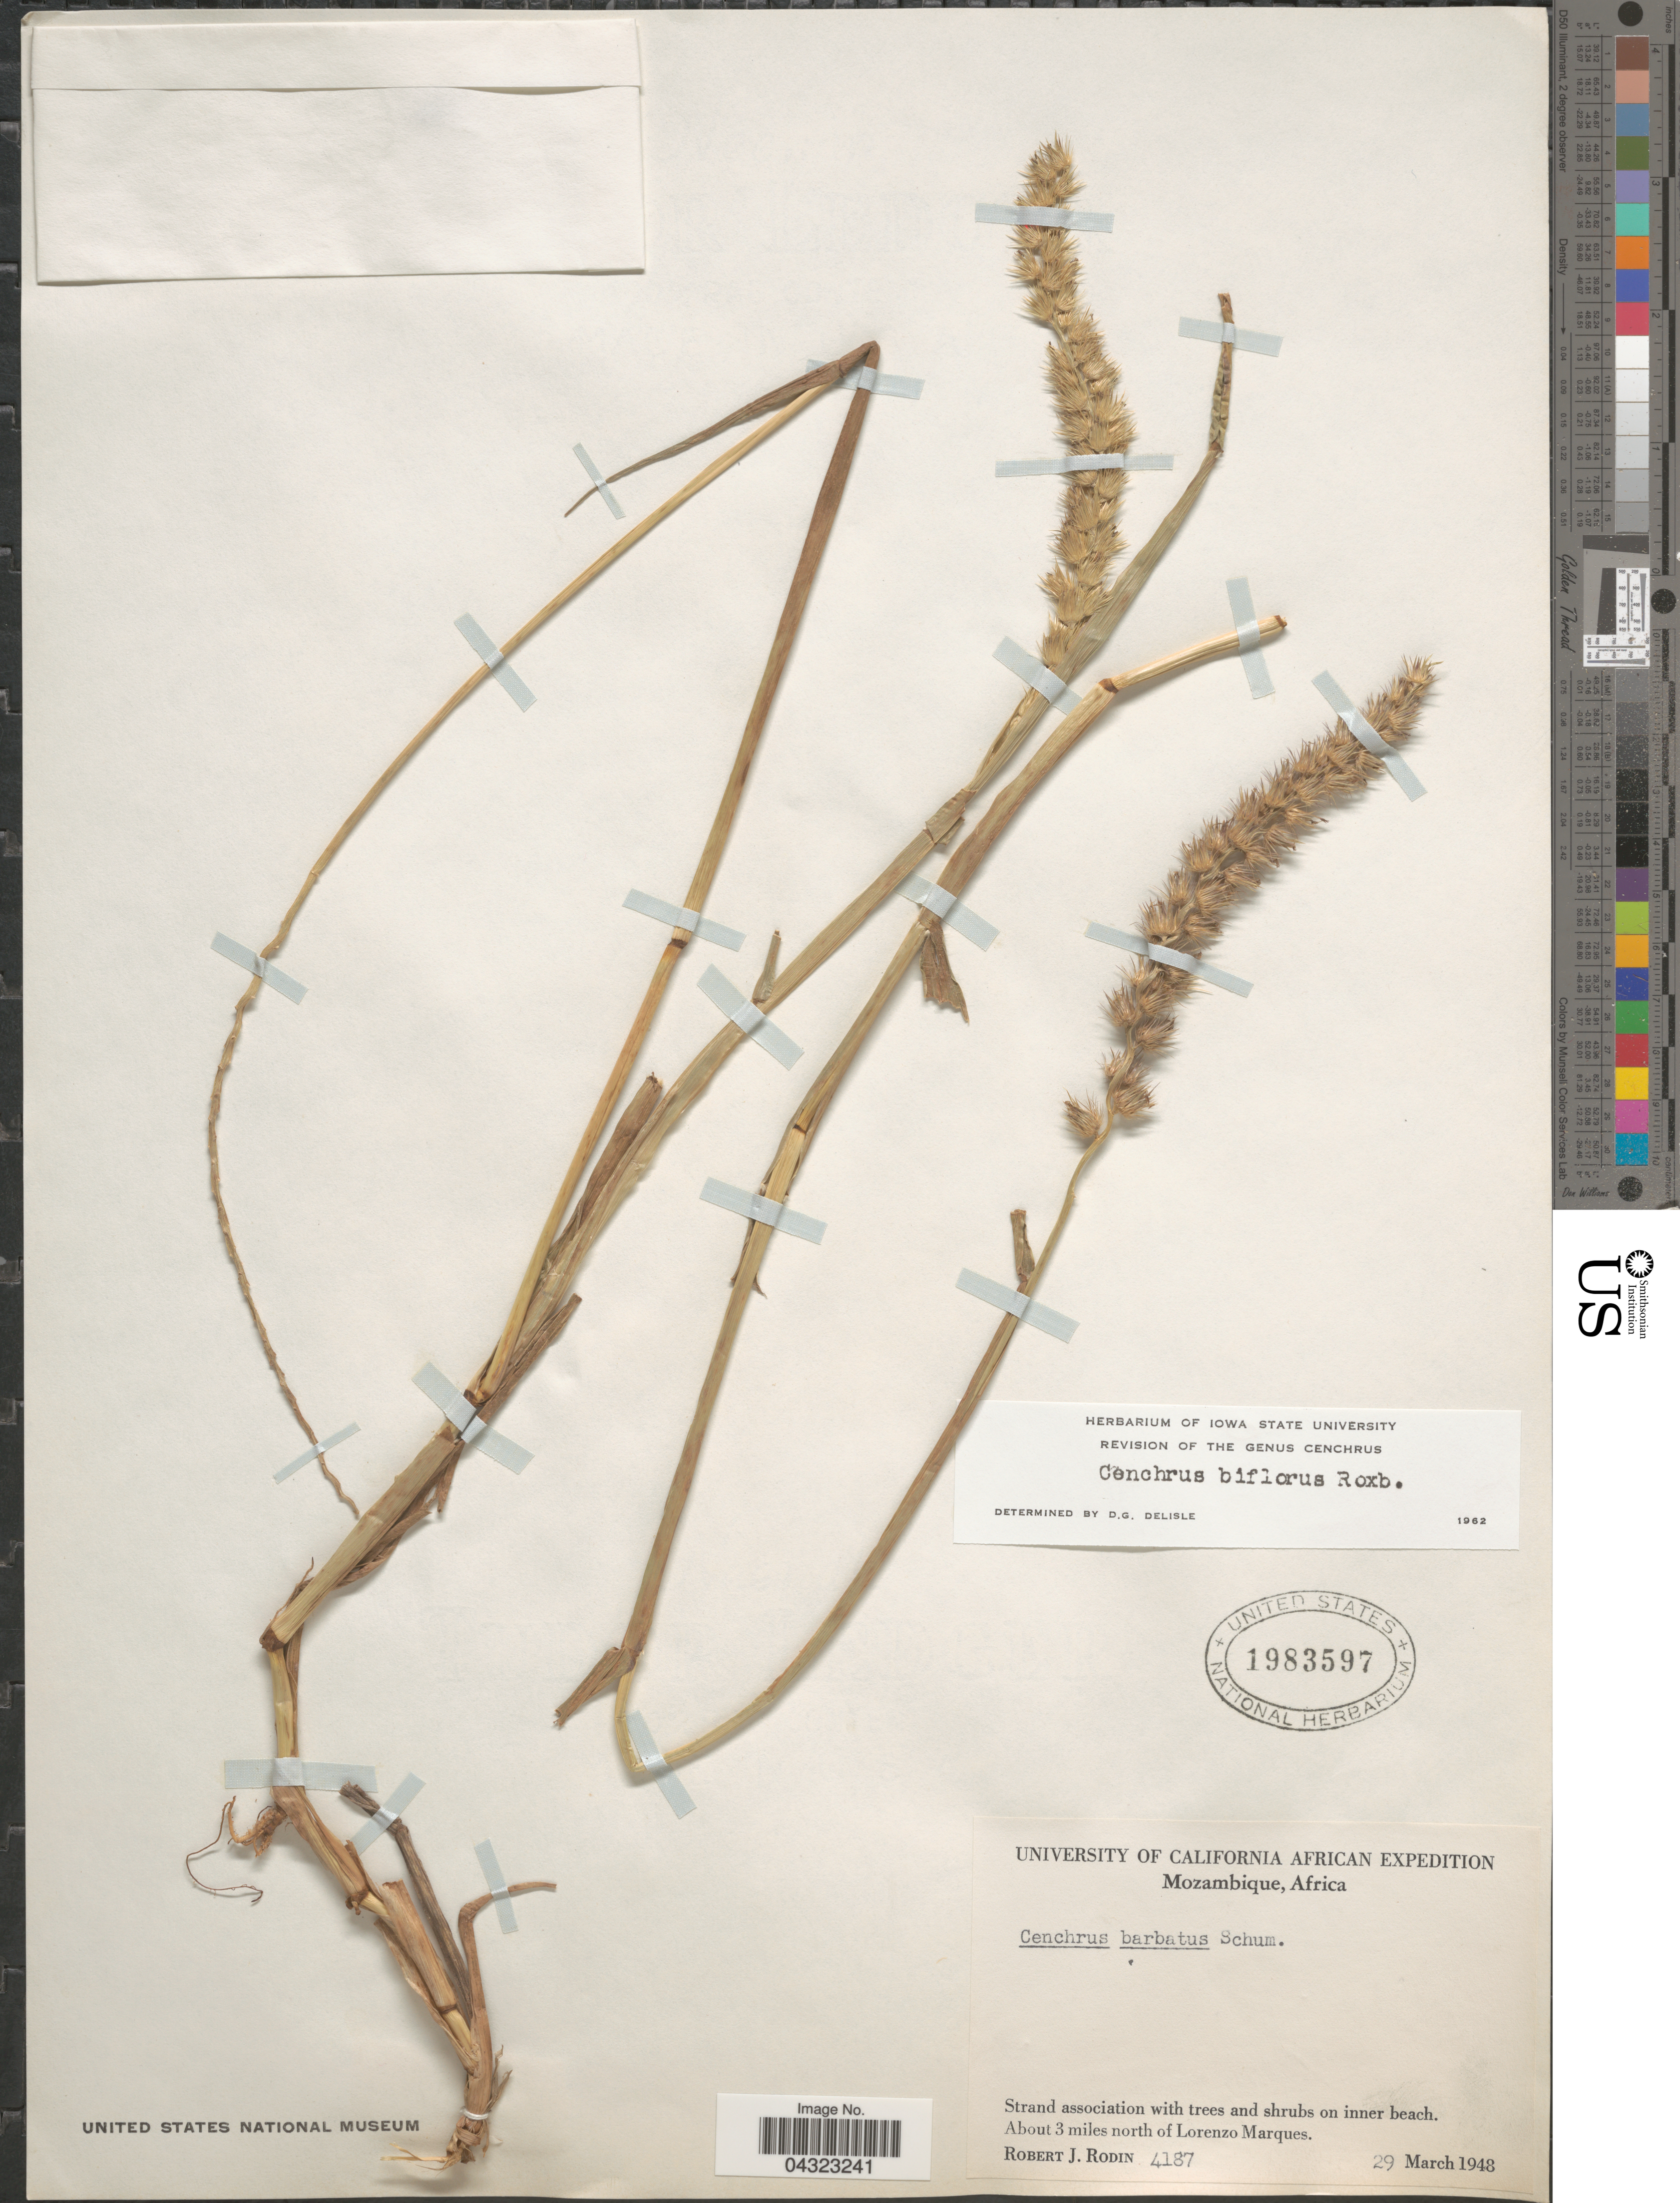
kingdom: Plantae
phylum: Tracheophyta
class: Liliopsida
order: Poales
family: Poaceae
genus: Cenchrus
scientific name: Cenchrus biflorus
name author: Roxb.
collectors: R. J. Rodin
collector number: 4187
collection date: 1948-03-29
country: Mozambique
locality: University of California African Expedition. About 3 miles north of Lorenzo Marques.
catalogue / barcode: US 1983597